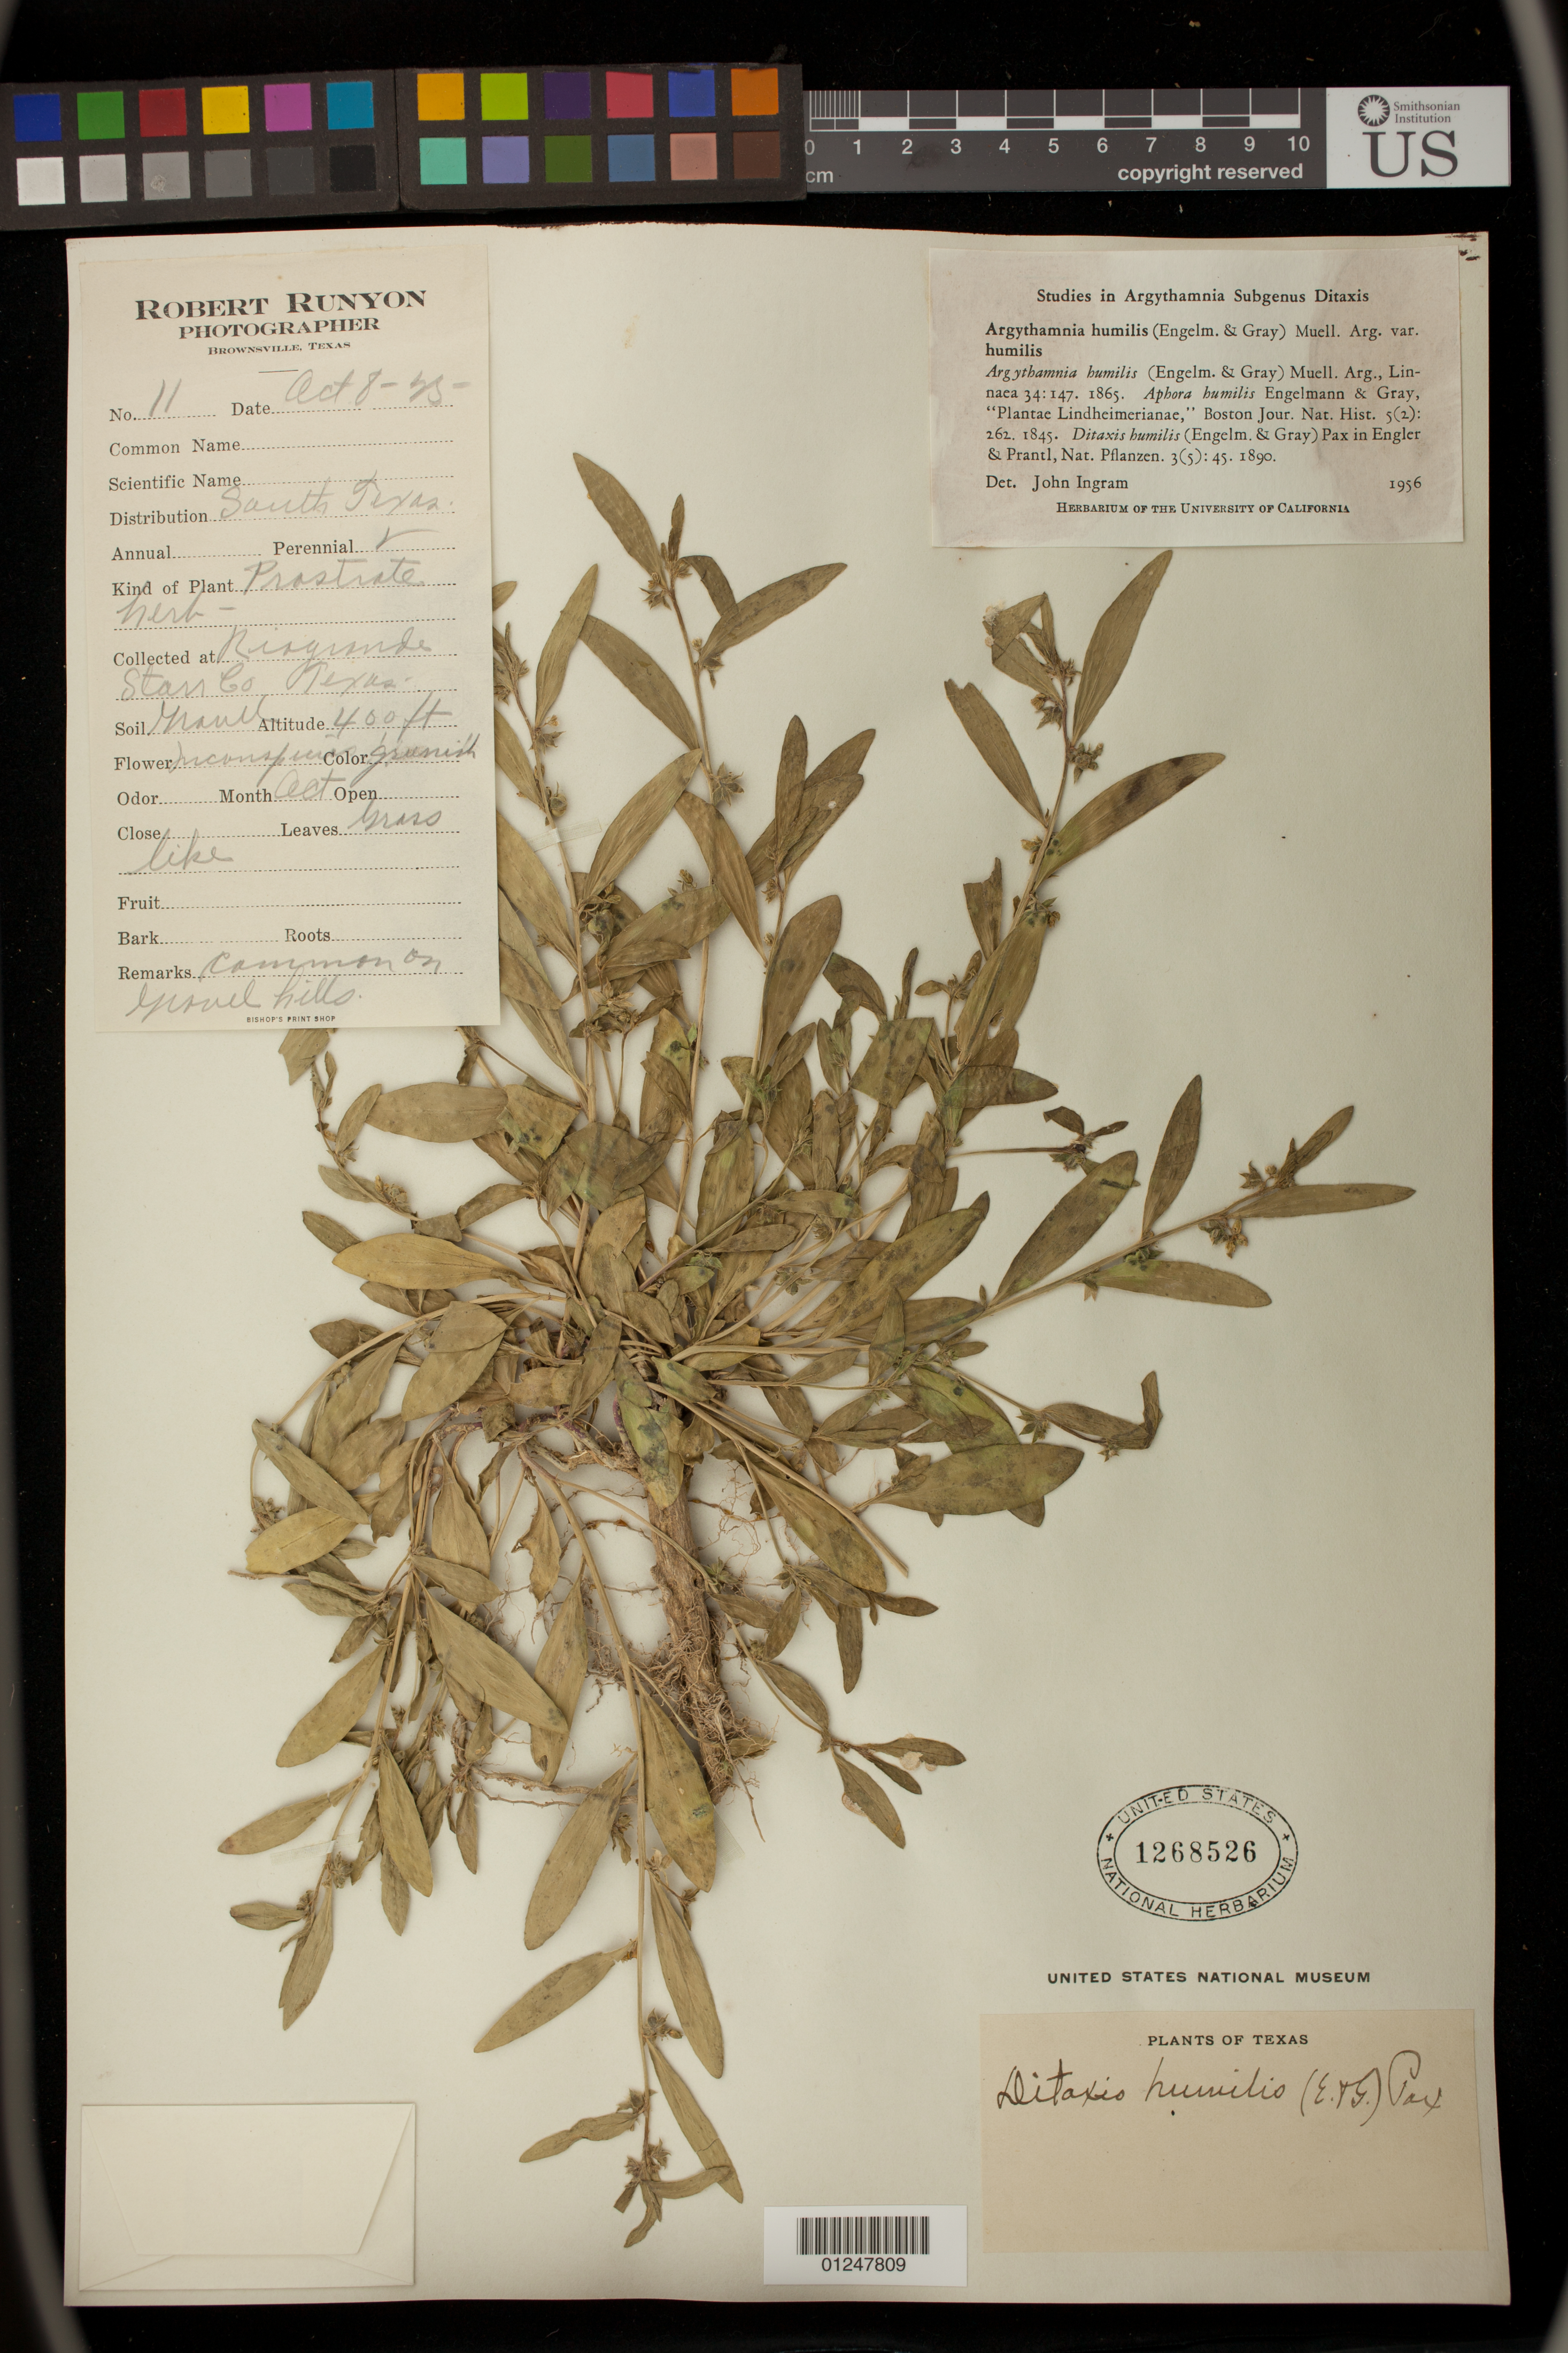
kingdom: Plantae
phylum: Tracheophyta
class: Magnoliopsida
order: Malpighiales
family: Euphorbiaceae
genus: Argythamnia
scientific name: Argythamnia humilis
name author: (Engelm. & A. Gray) Müll. Arg.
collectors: R. Runyon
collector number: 11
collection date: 1945-10-08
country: United States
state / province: Texas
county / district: Starr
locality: Rio Grande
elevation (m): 122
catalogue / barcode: US 1268526